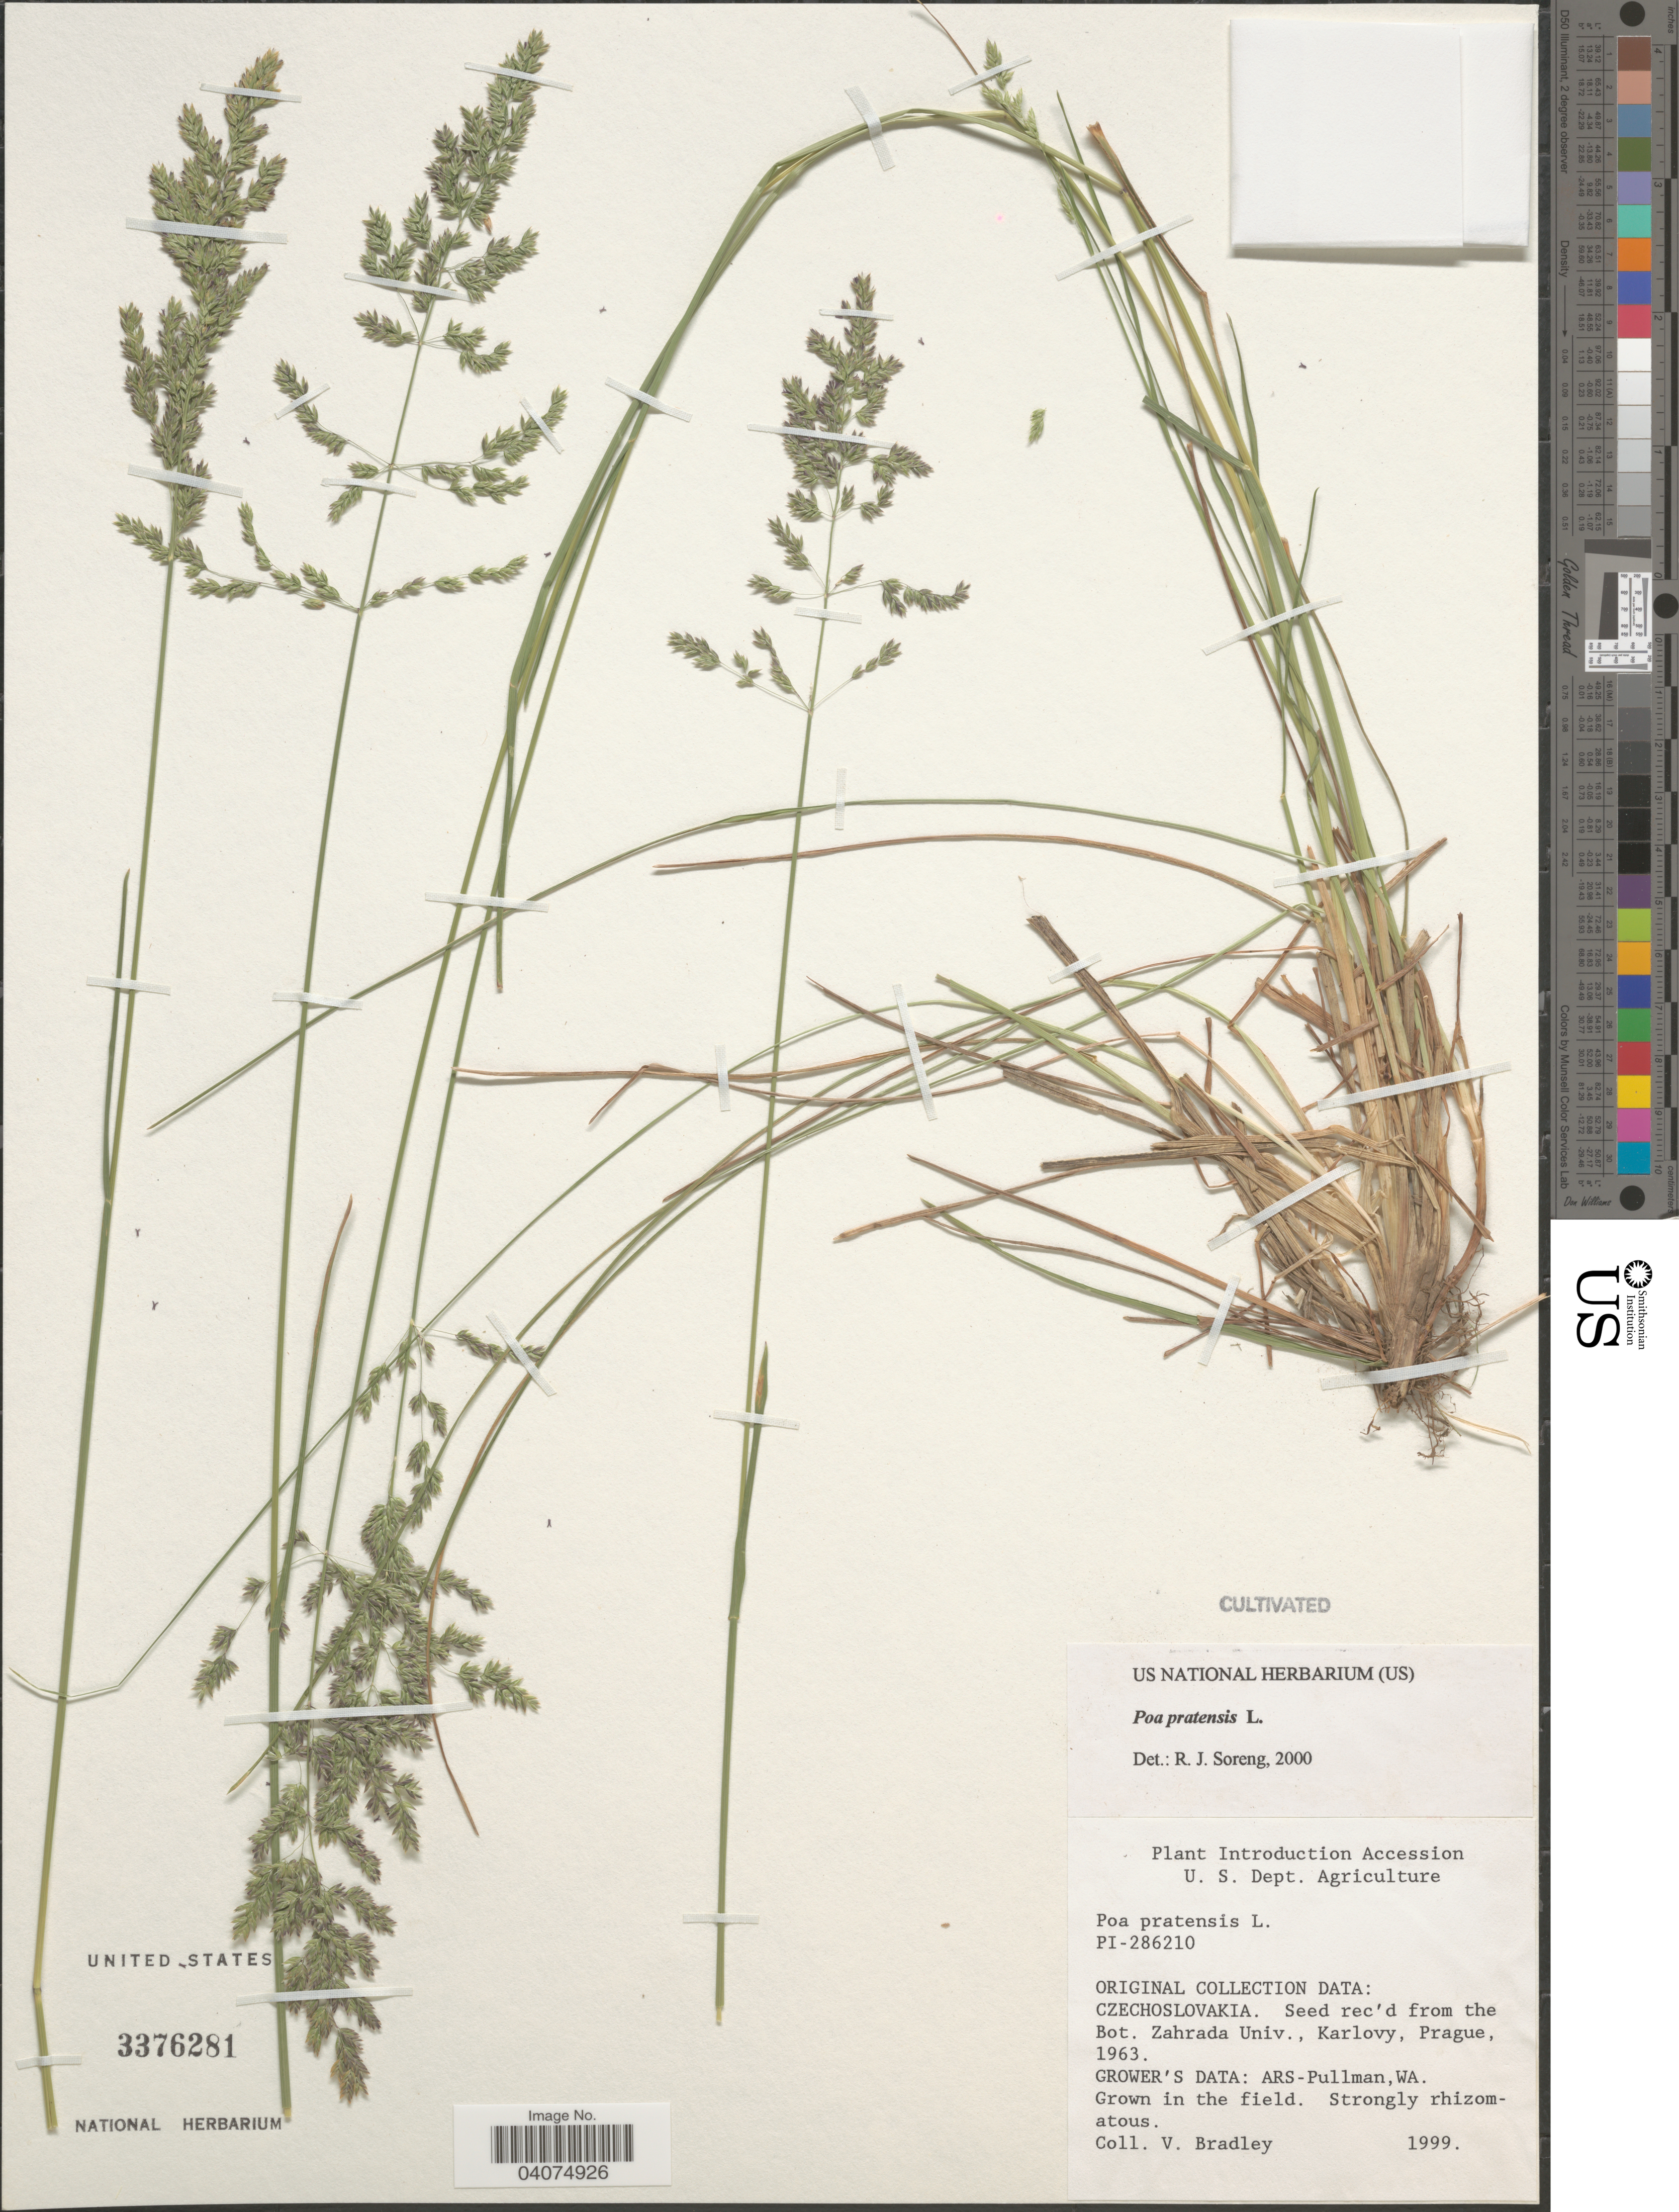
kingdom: Plantae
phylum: Tracheophyta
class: Liliopsida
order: Poales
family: Poaceae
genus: Poa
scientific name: Poa pratensis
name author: L.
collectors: V. Bradley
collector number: PI-286210?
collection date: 1999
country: United States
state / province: Washington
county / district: Whitman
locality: ARS-Pullman. In the field.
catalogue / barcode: US 3376281